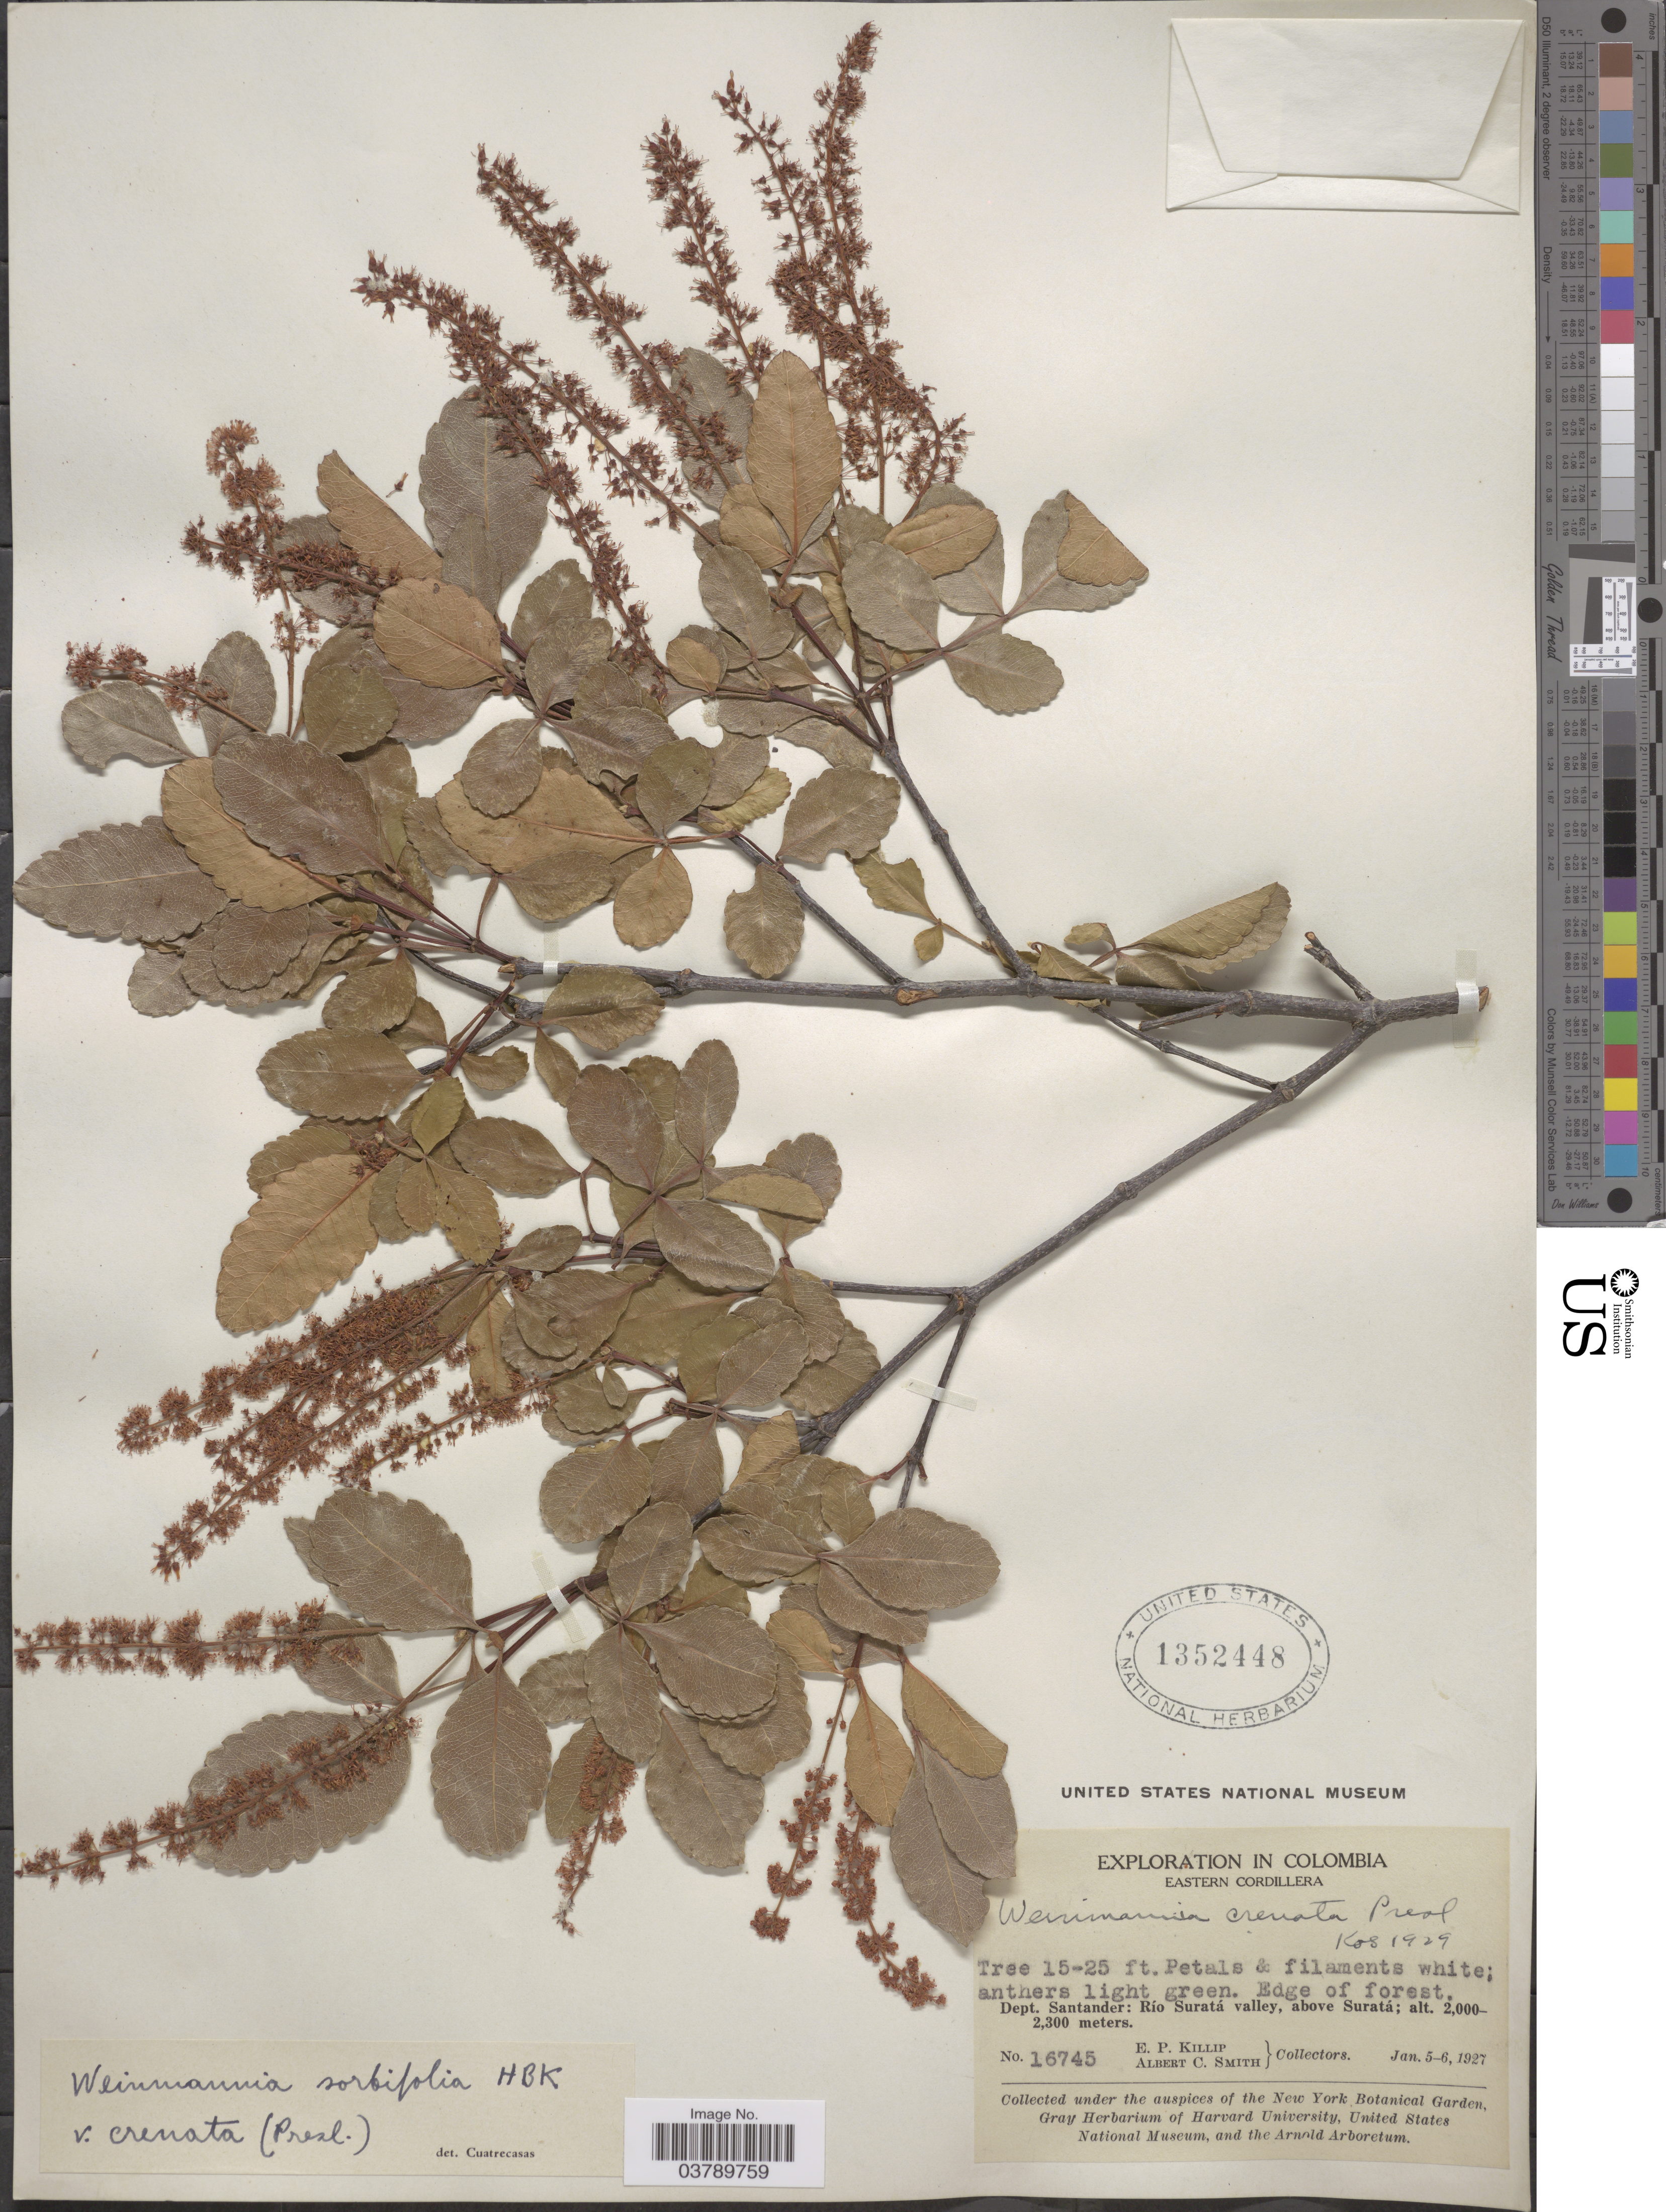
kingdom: Plantae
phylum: Tracheophyta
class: Magnoliopsida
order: Oxalidales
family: Cunoniaceae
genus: Weinmannia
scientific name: Weinmannia sorbifolia var. crenata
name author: Kunth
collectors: E. P. Killip & A. C. Smith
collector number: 16745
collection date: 1927-01-05/1927-01-06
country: Colombia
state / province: Santander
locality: Eastern Cordillera. Dept. Santander: Río Suratá valley, above Suratá.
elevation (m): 2000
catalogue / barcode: US 1352448